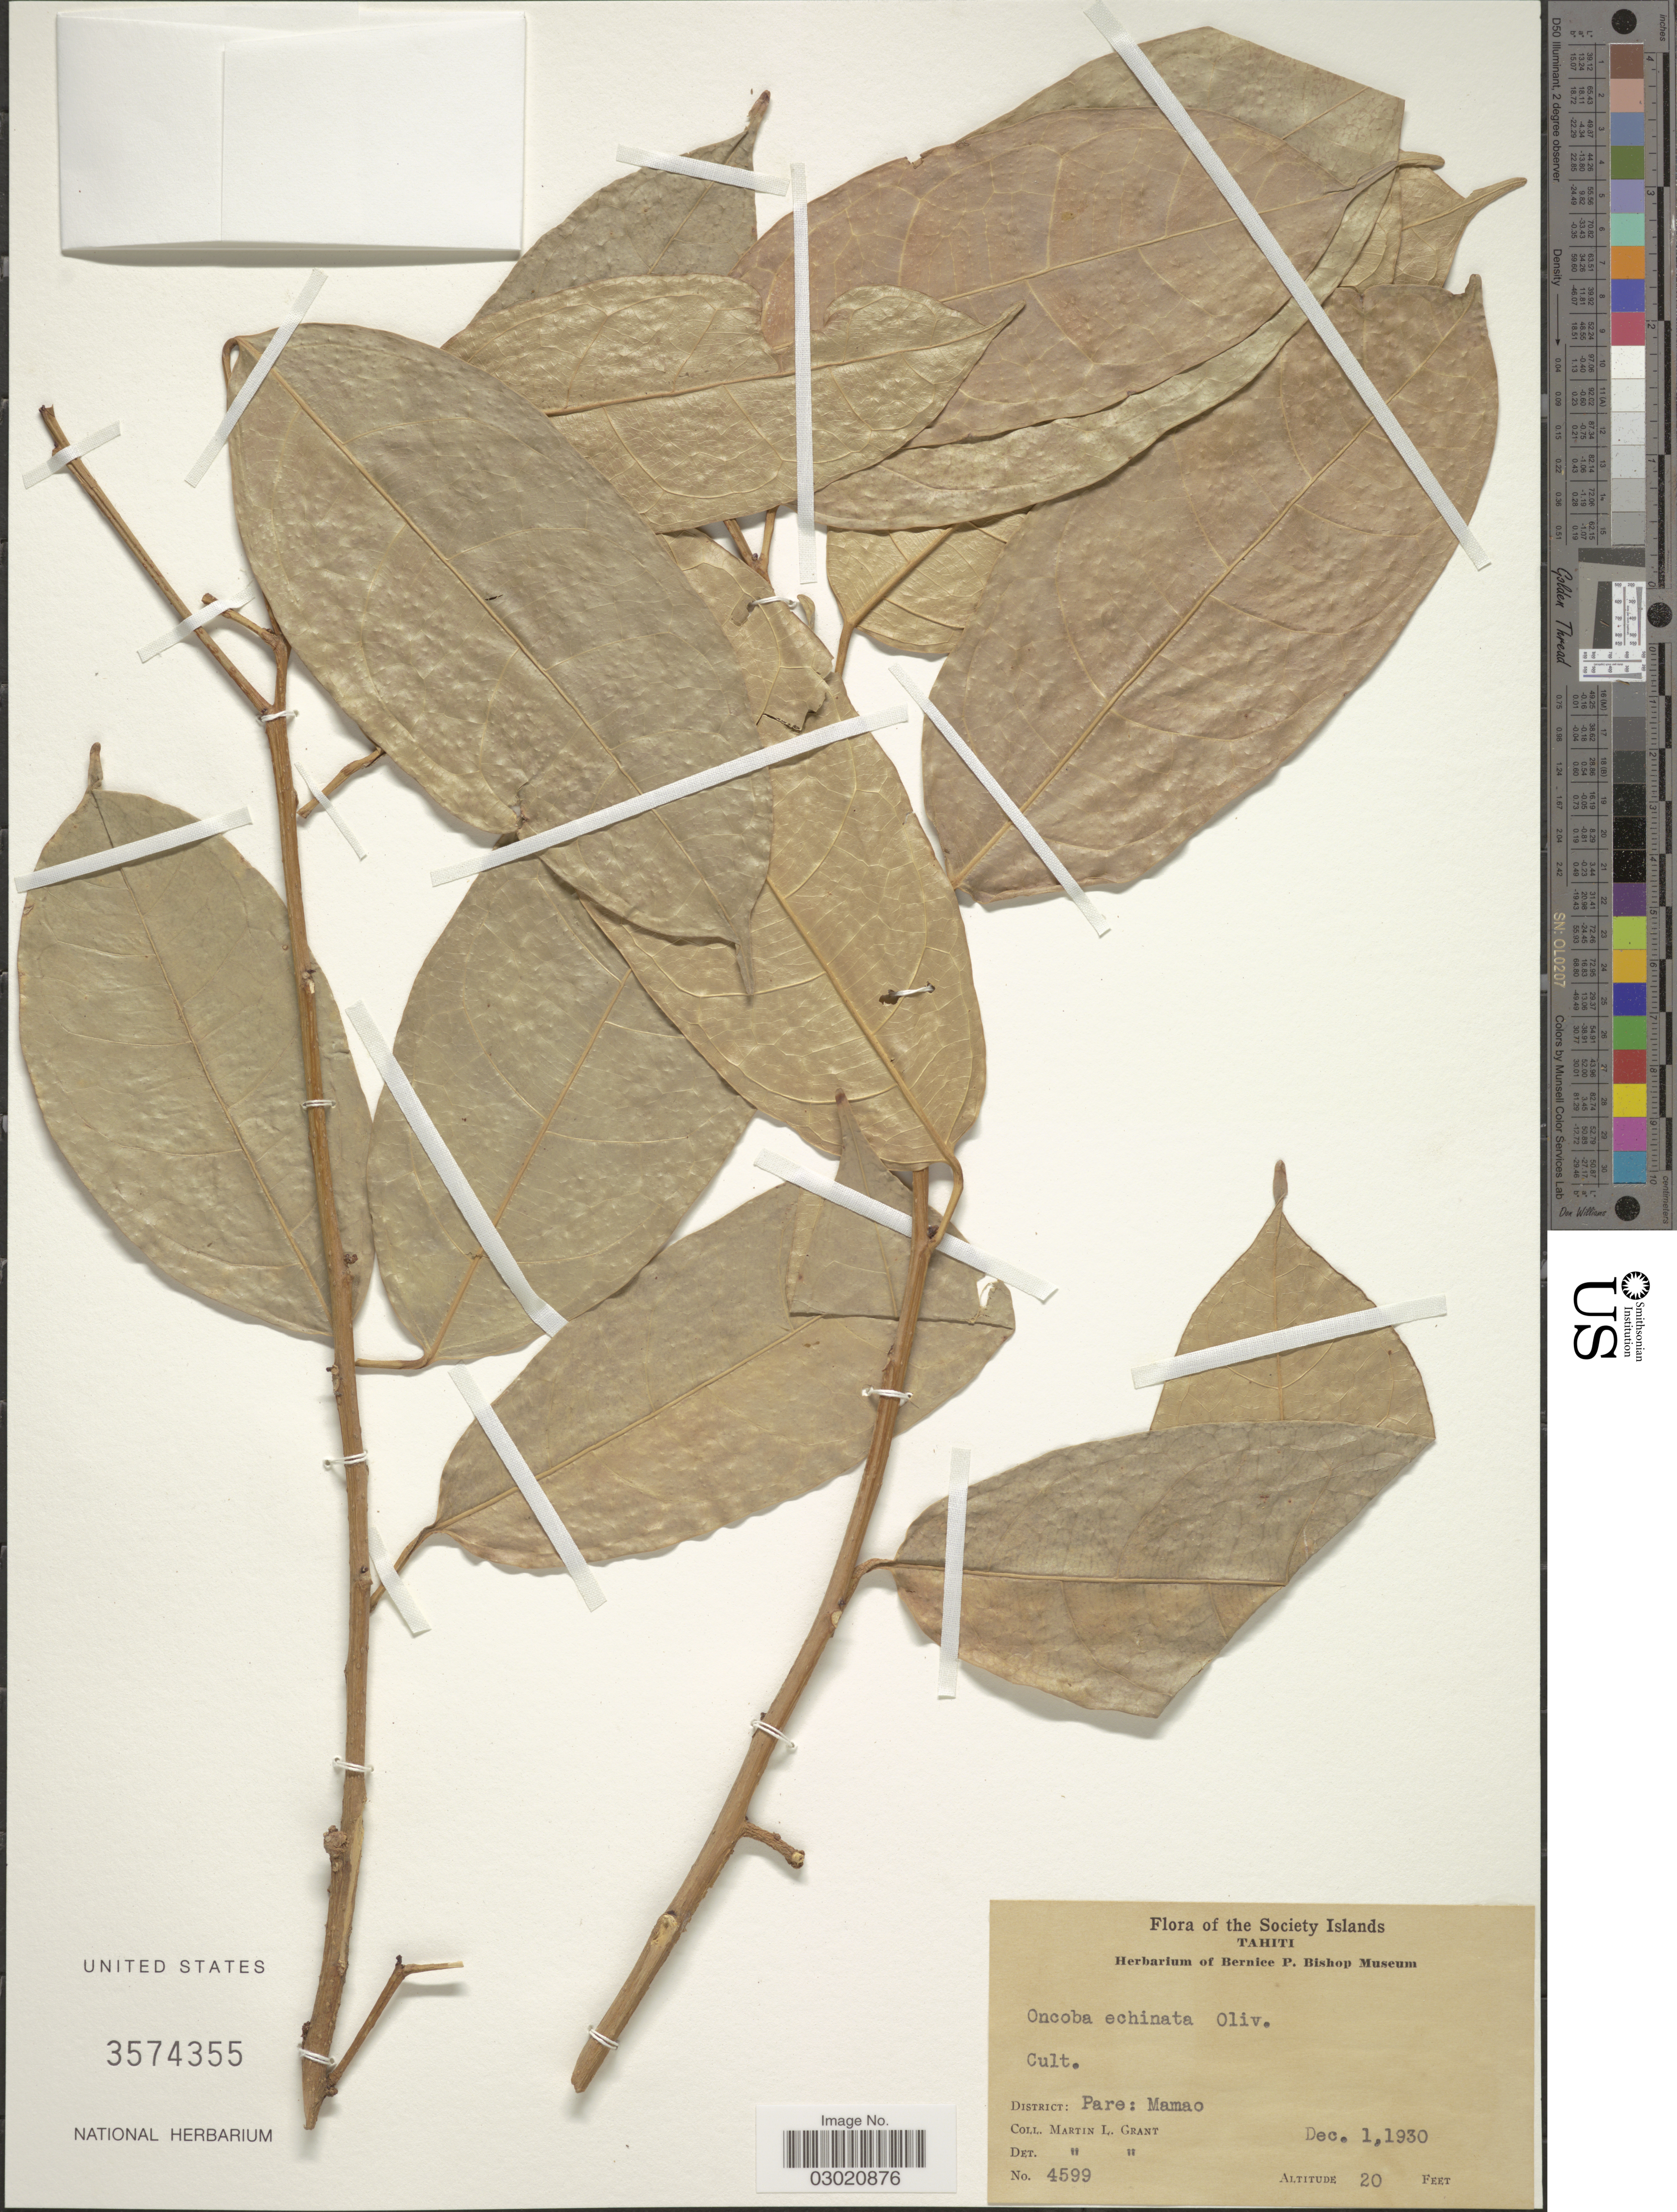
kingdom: Plantae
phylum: Tracheophyta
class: Magnoliopsida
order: Malpighiales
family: Achariaceae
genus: Caloncoba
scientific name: Caloncoba echinata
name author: (Oliv.) Gilg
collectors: M. L. Grant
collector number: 4599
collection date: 1930-12-01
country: French Polynesia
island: Tahiti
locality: The Society Islands, Tahiti, District: Pare: Mamao.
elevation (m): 6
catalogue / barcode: US 3574355